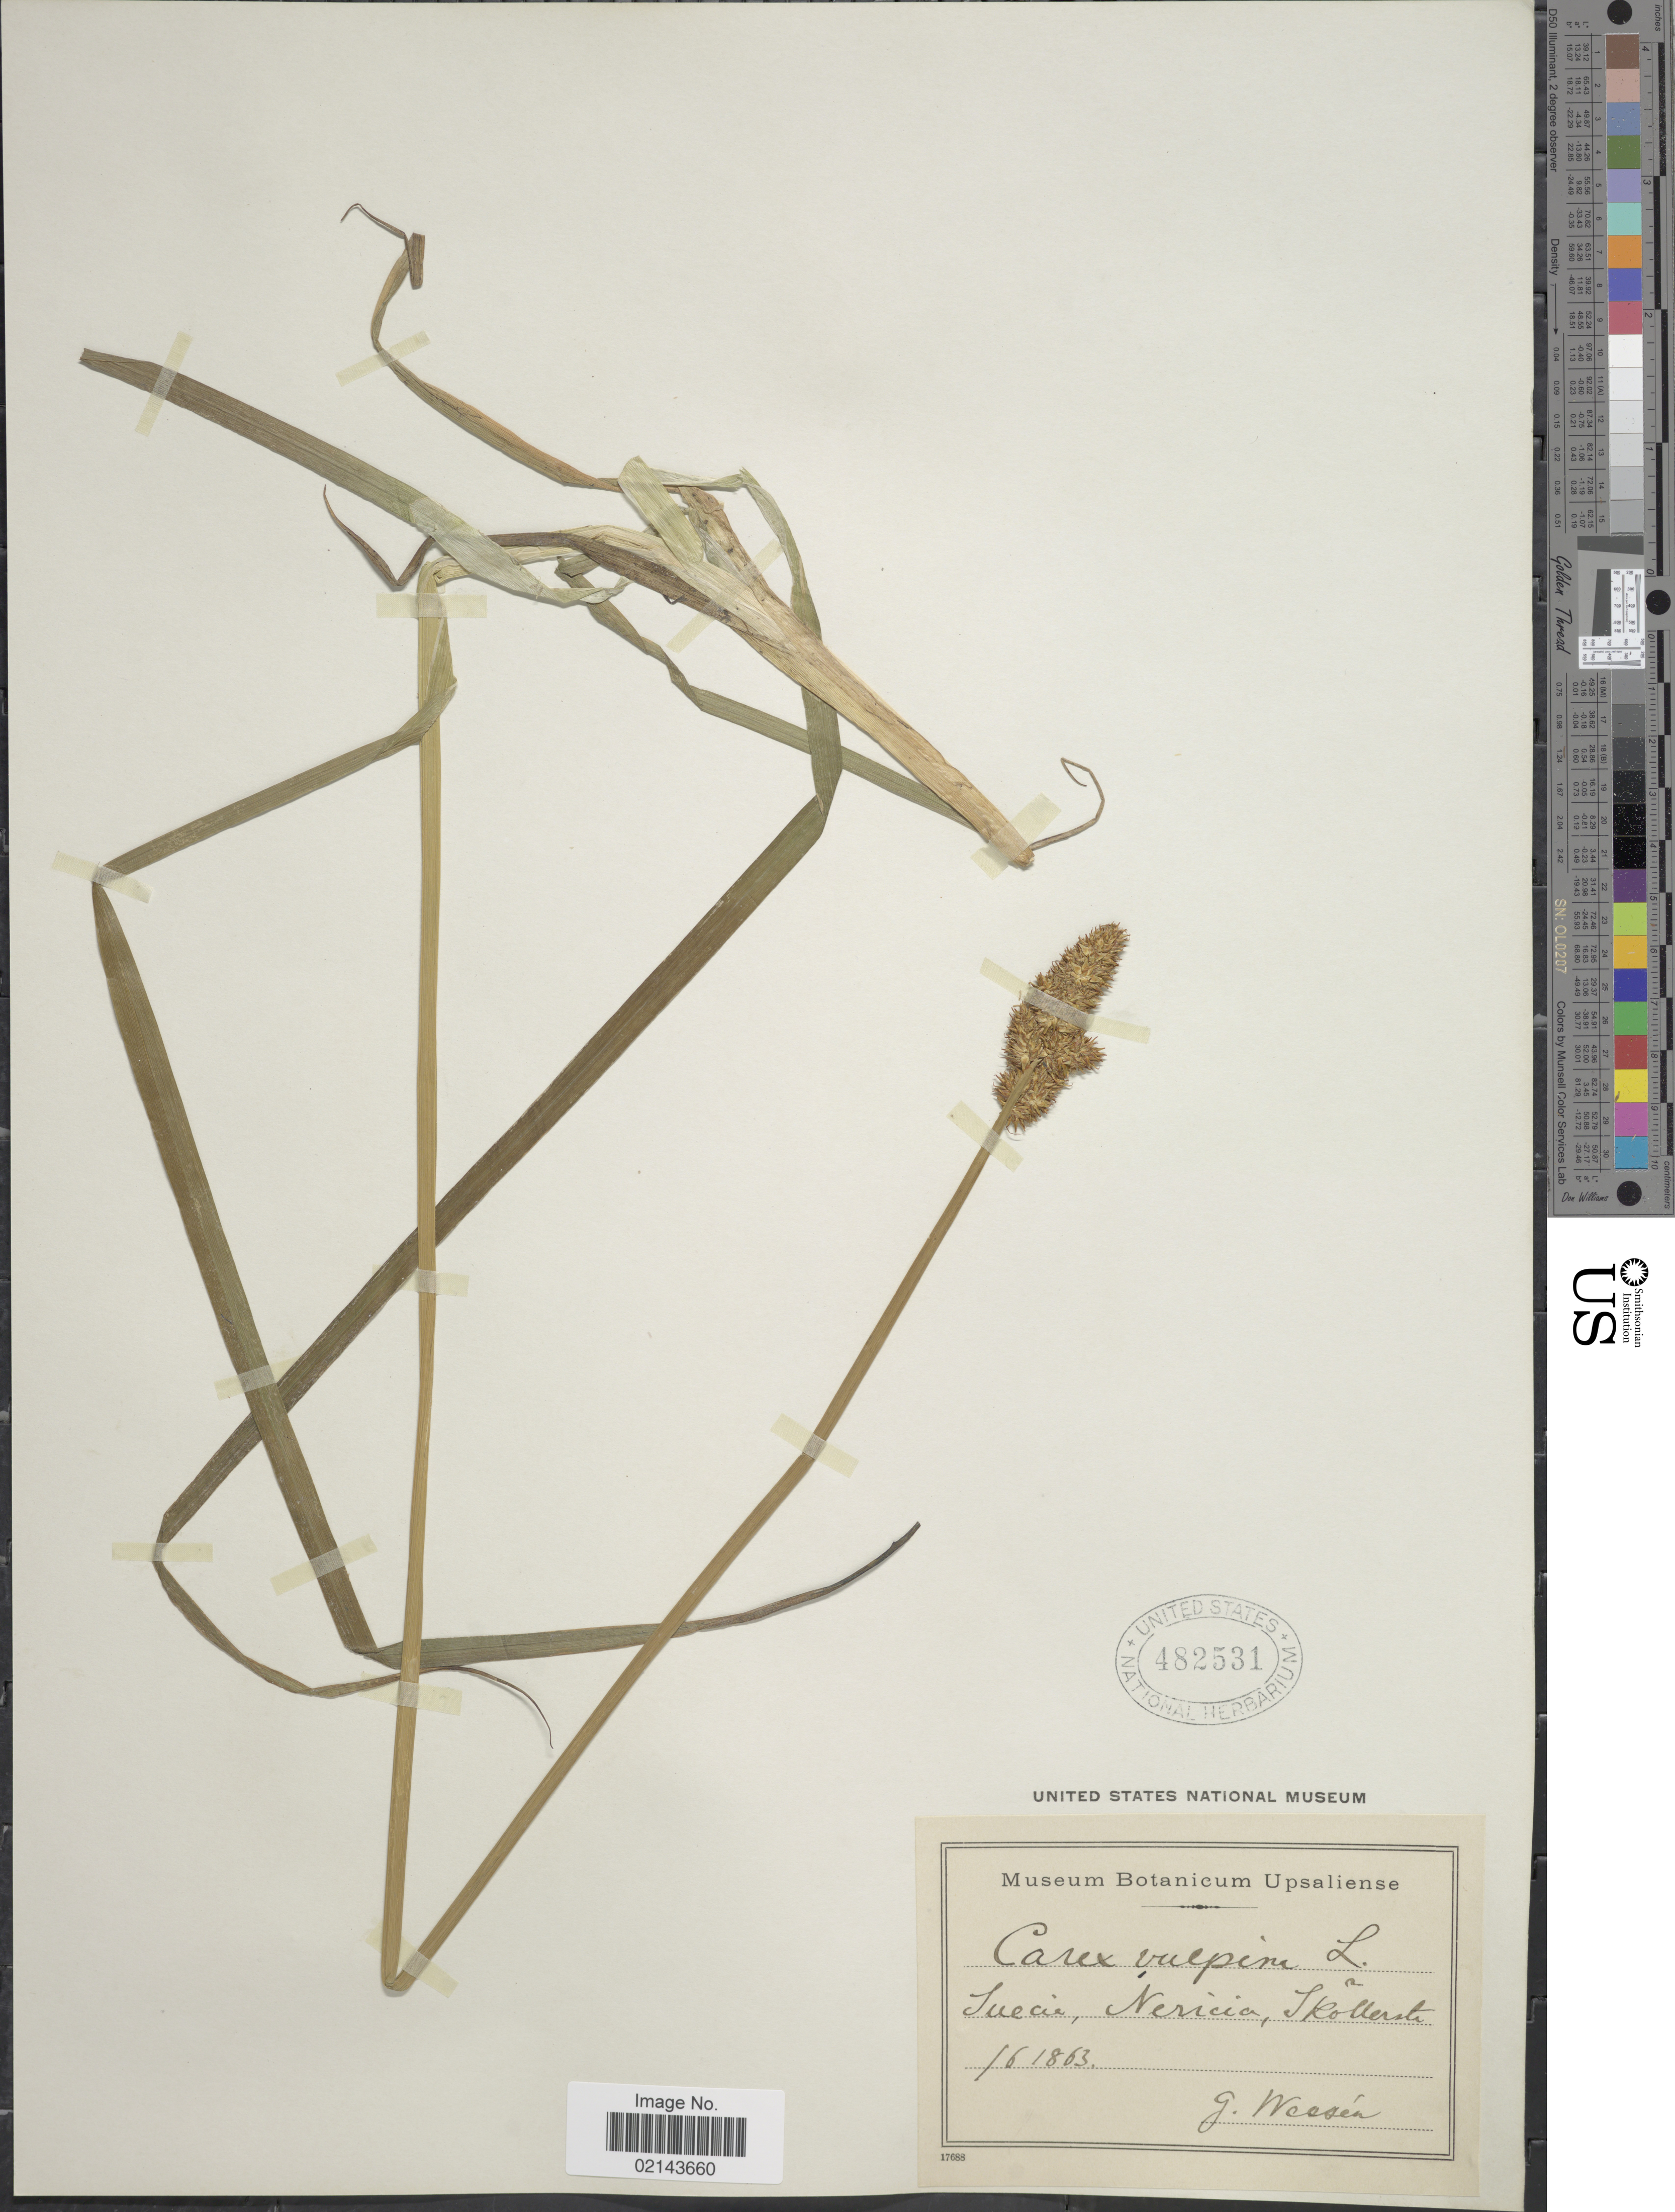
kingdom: Plantae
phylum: Tracheophyta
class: Liliopsida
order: Poales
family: Cyperaceae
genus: Carex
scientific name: Carex vulpina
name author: L.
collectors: G. Wessén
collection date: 1863-06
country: Sweden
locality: Suecia, Nericia, Sköllersta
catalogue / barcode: US 482531